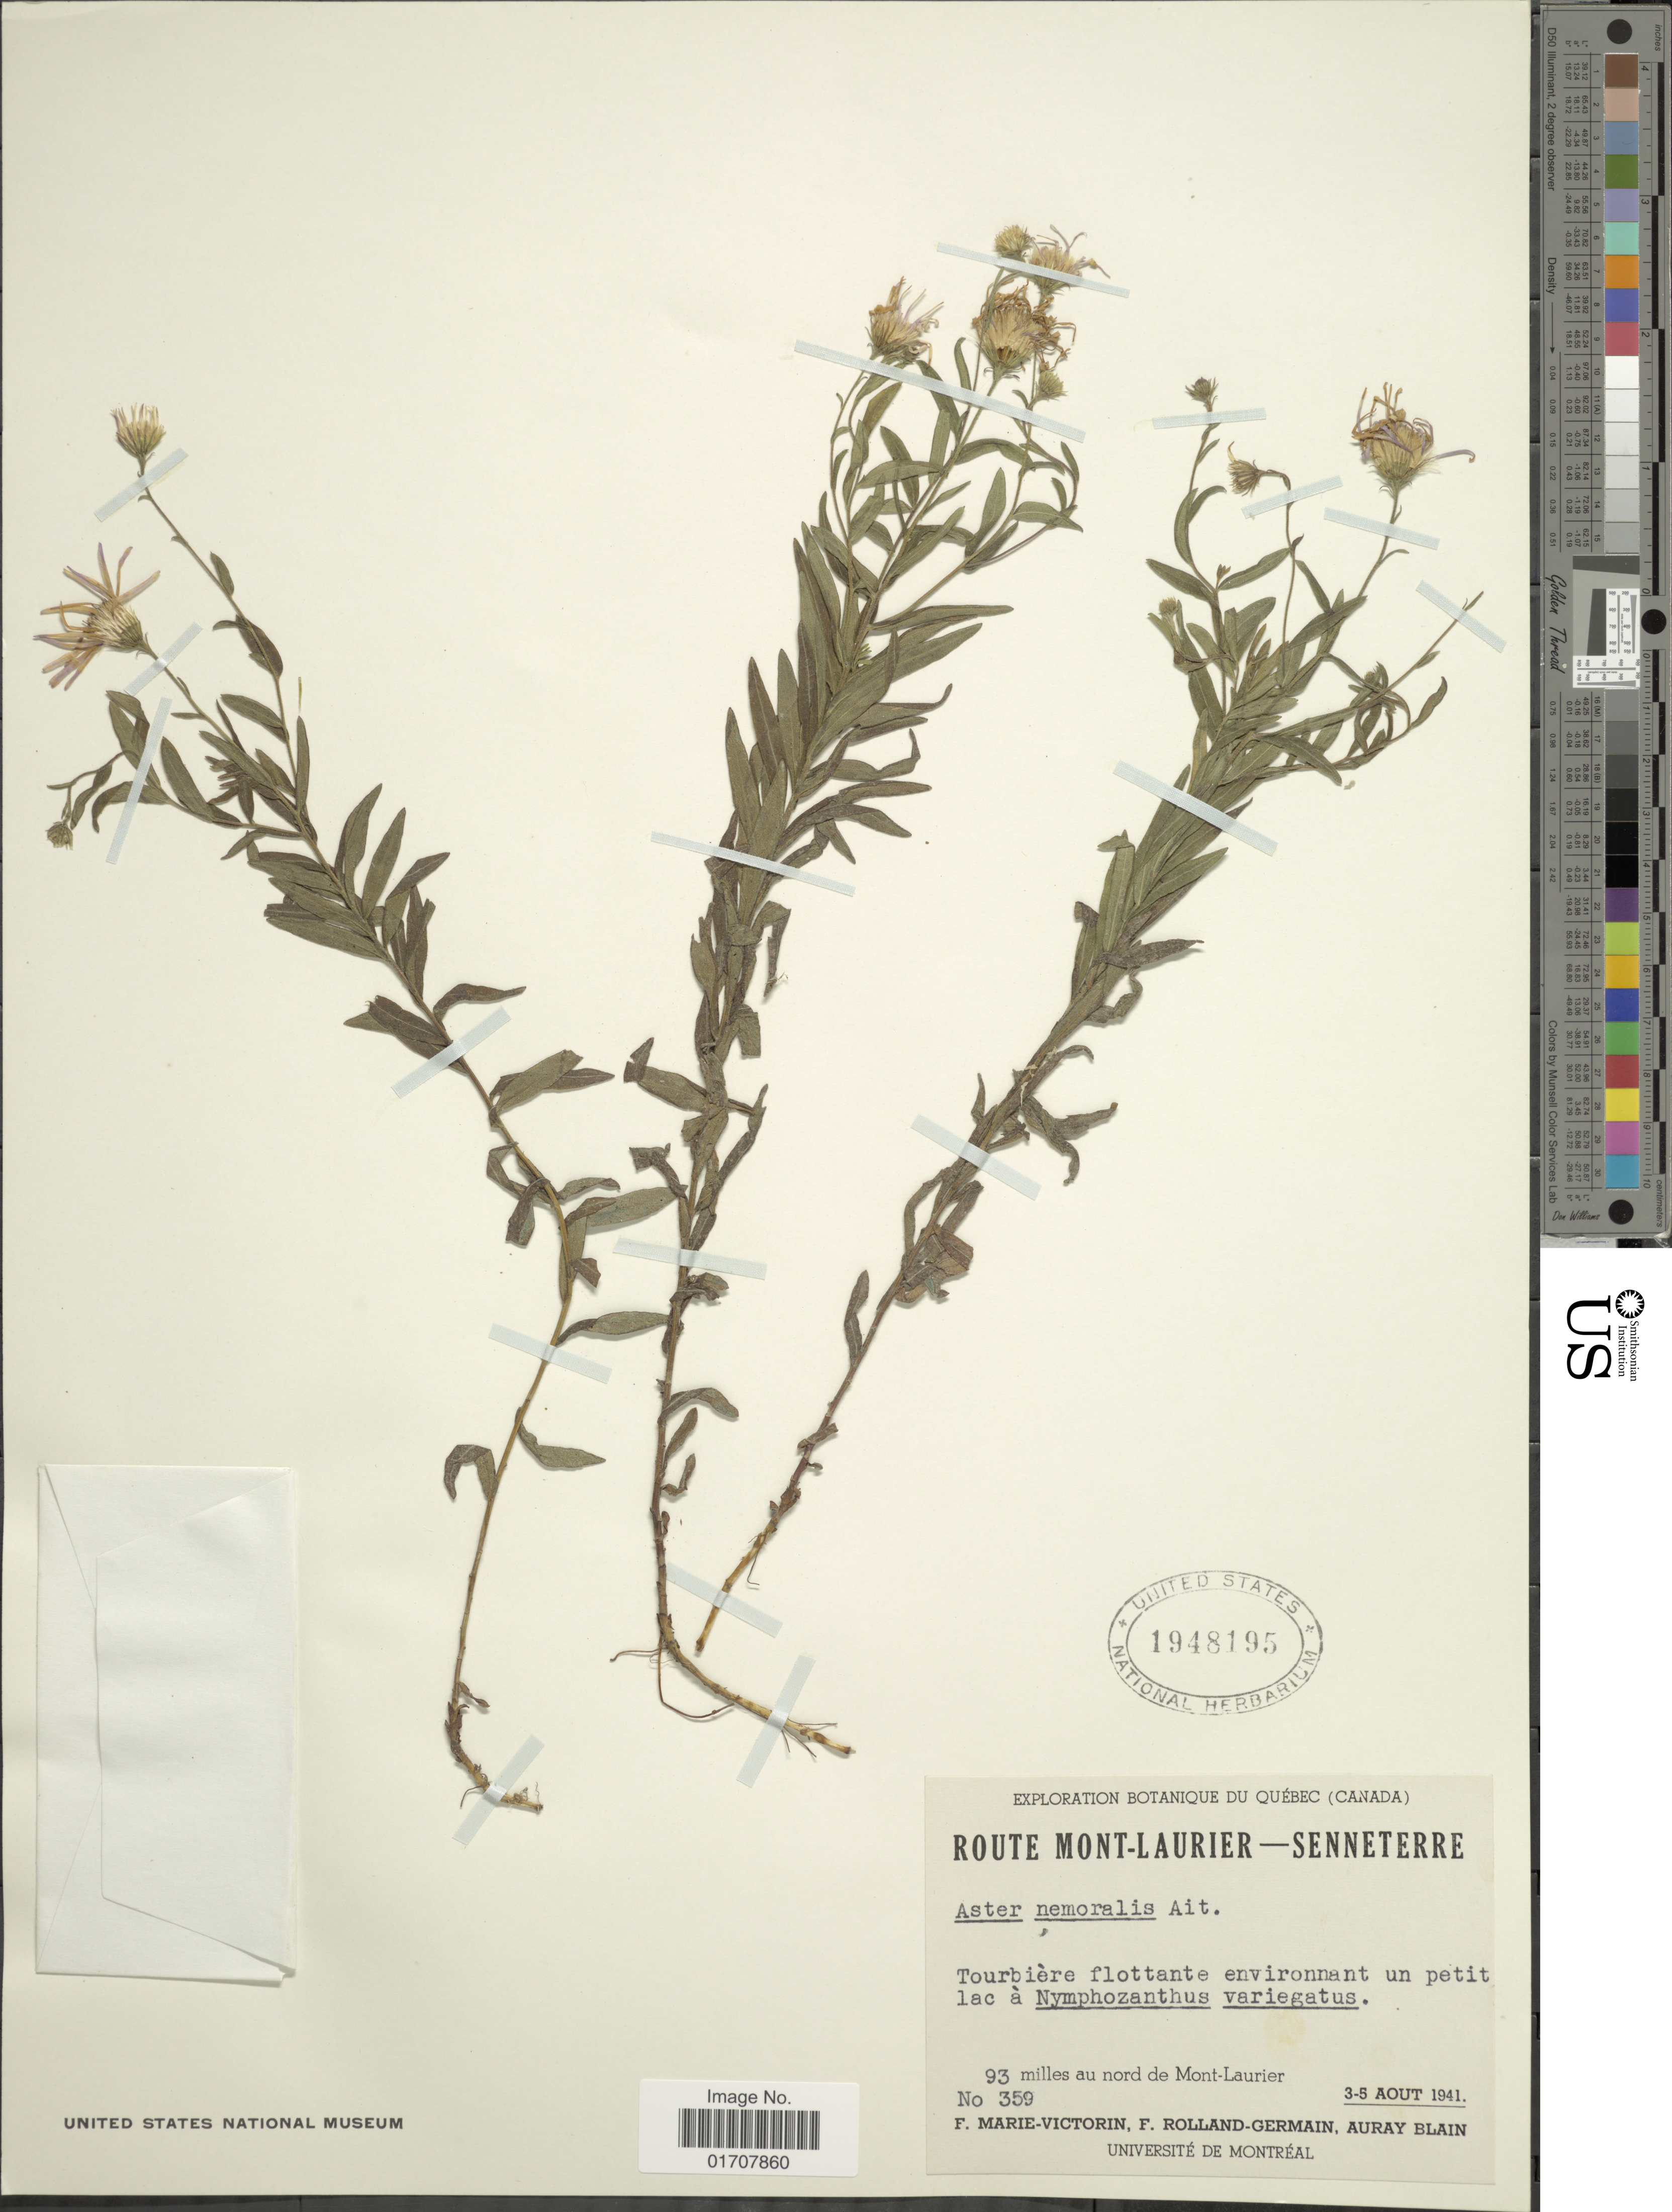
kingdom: Plantae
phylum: Tracheophyta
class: Magnoliopsida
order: Asterales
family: Asteraceae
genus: Oclemena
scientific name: Oclemena nemoralis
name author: (Aiton) Greene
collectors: F. Marie-Victorin, Rolland-Germain & A. Blain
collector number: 359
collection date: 1941-08-03/1941-08-05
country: Canada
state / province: Quebec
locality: Route Mont-Laurier-Senneterre,Tourbiere flottante environnant un petit lac a Nymphozanthus variegatus, 93 milles au nord de Mont-Laurier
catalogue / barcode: US 1948195